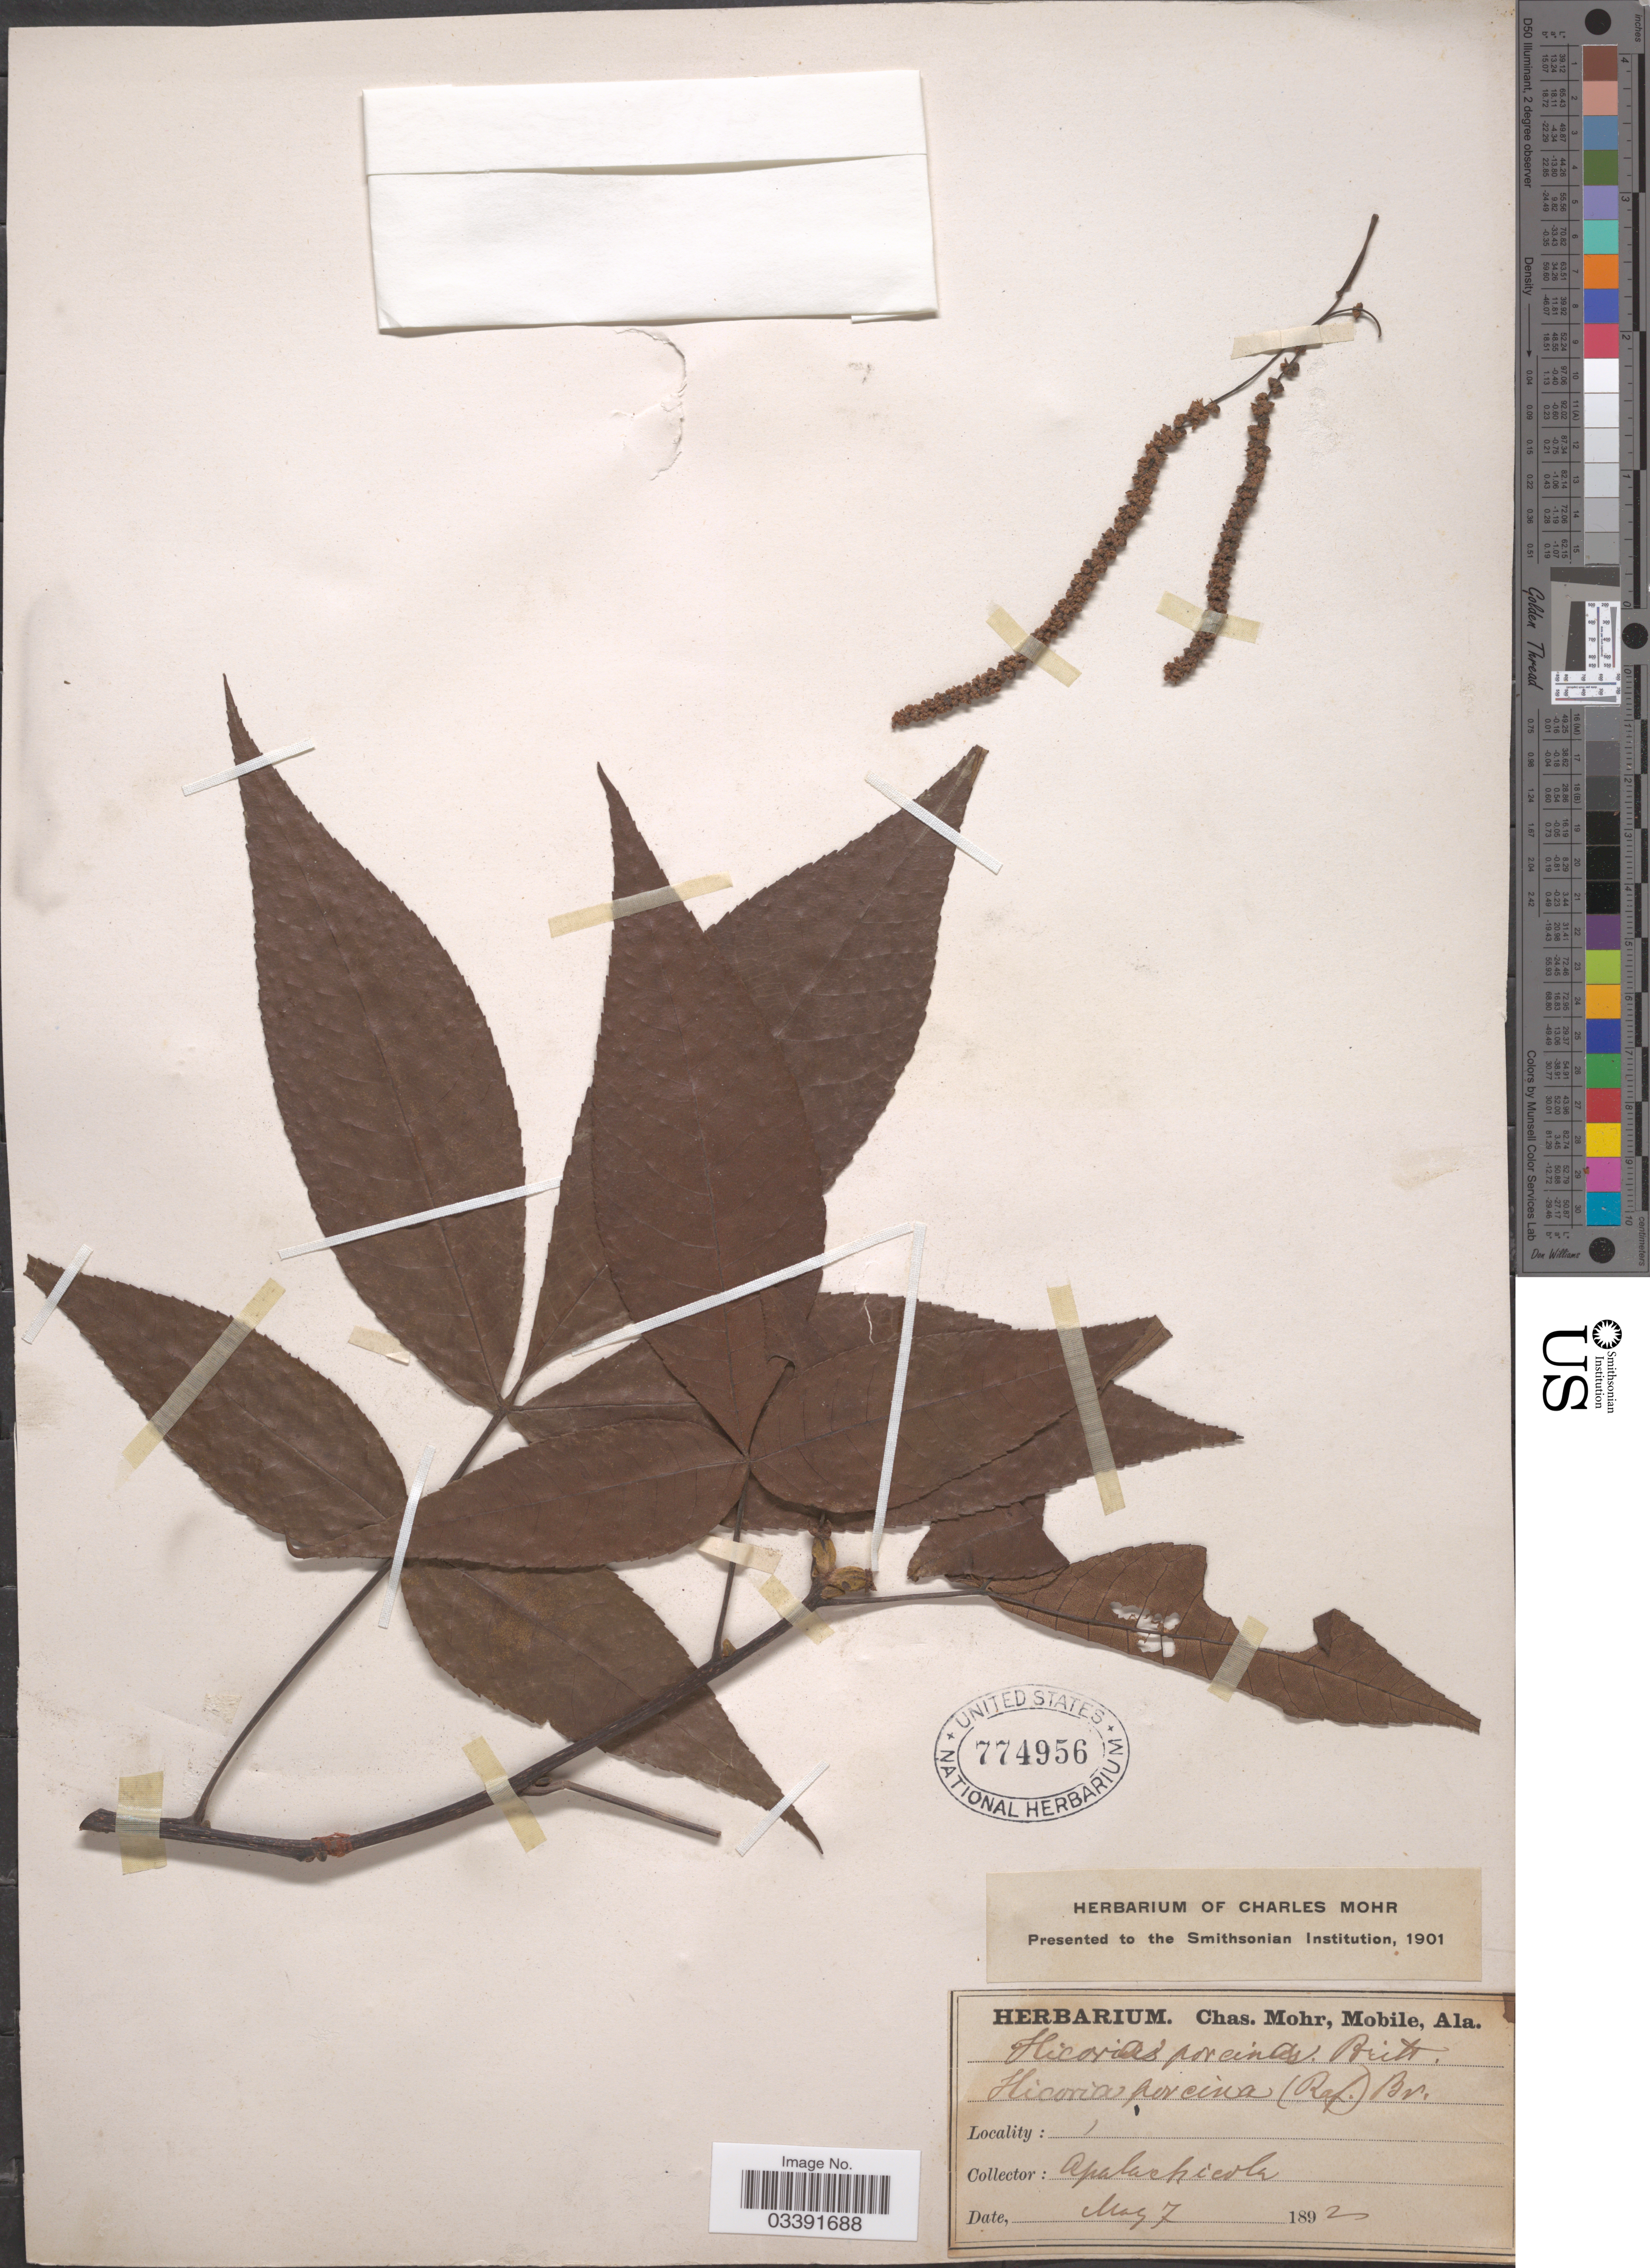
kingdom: Plantae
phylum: Tracheophyta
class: Magnoliopsida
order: Fagales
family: Juglandaceae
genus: Carya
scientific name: Carya glabra var. glabra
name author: (Mill.) Sweet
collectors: ex herb. Charles Mohr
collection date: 1892-05-07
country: United States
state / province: Florida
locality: Apalachicola.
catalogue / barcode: US 774956